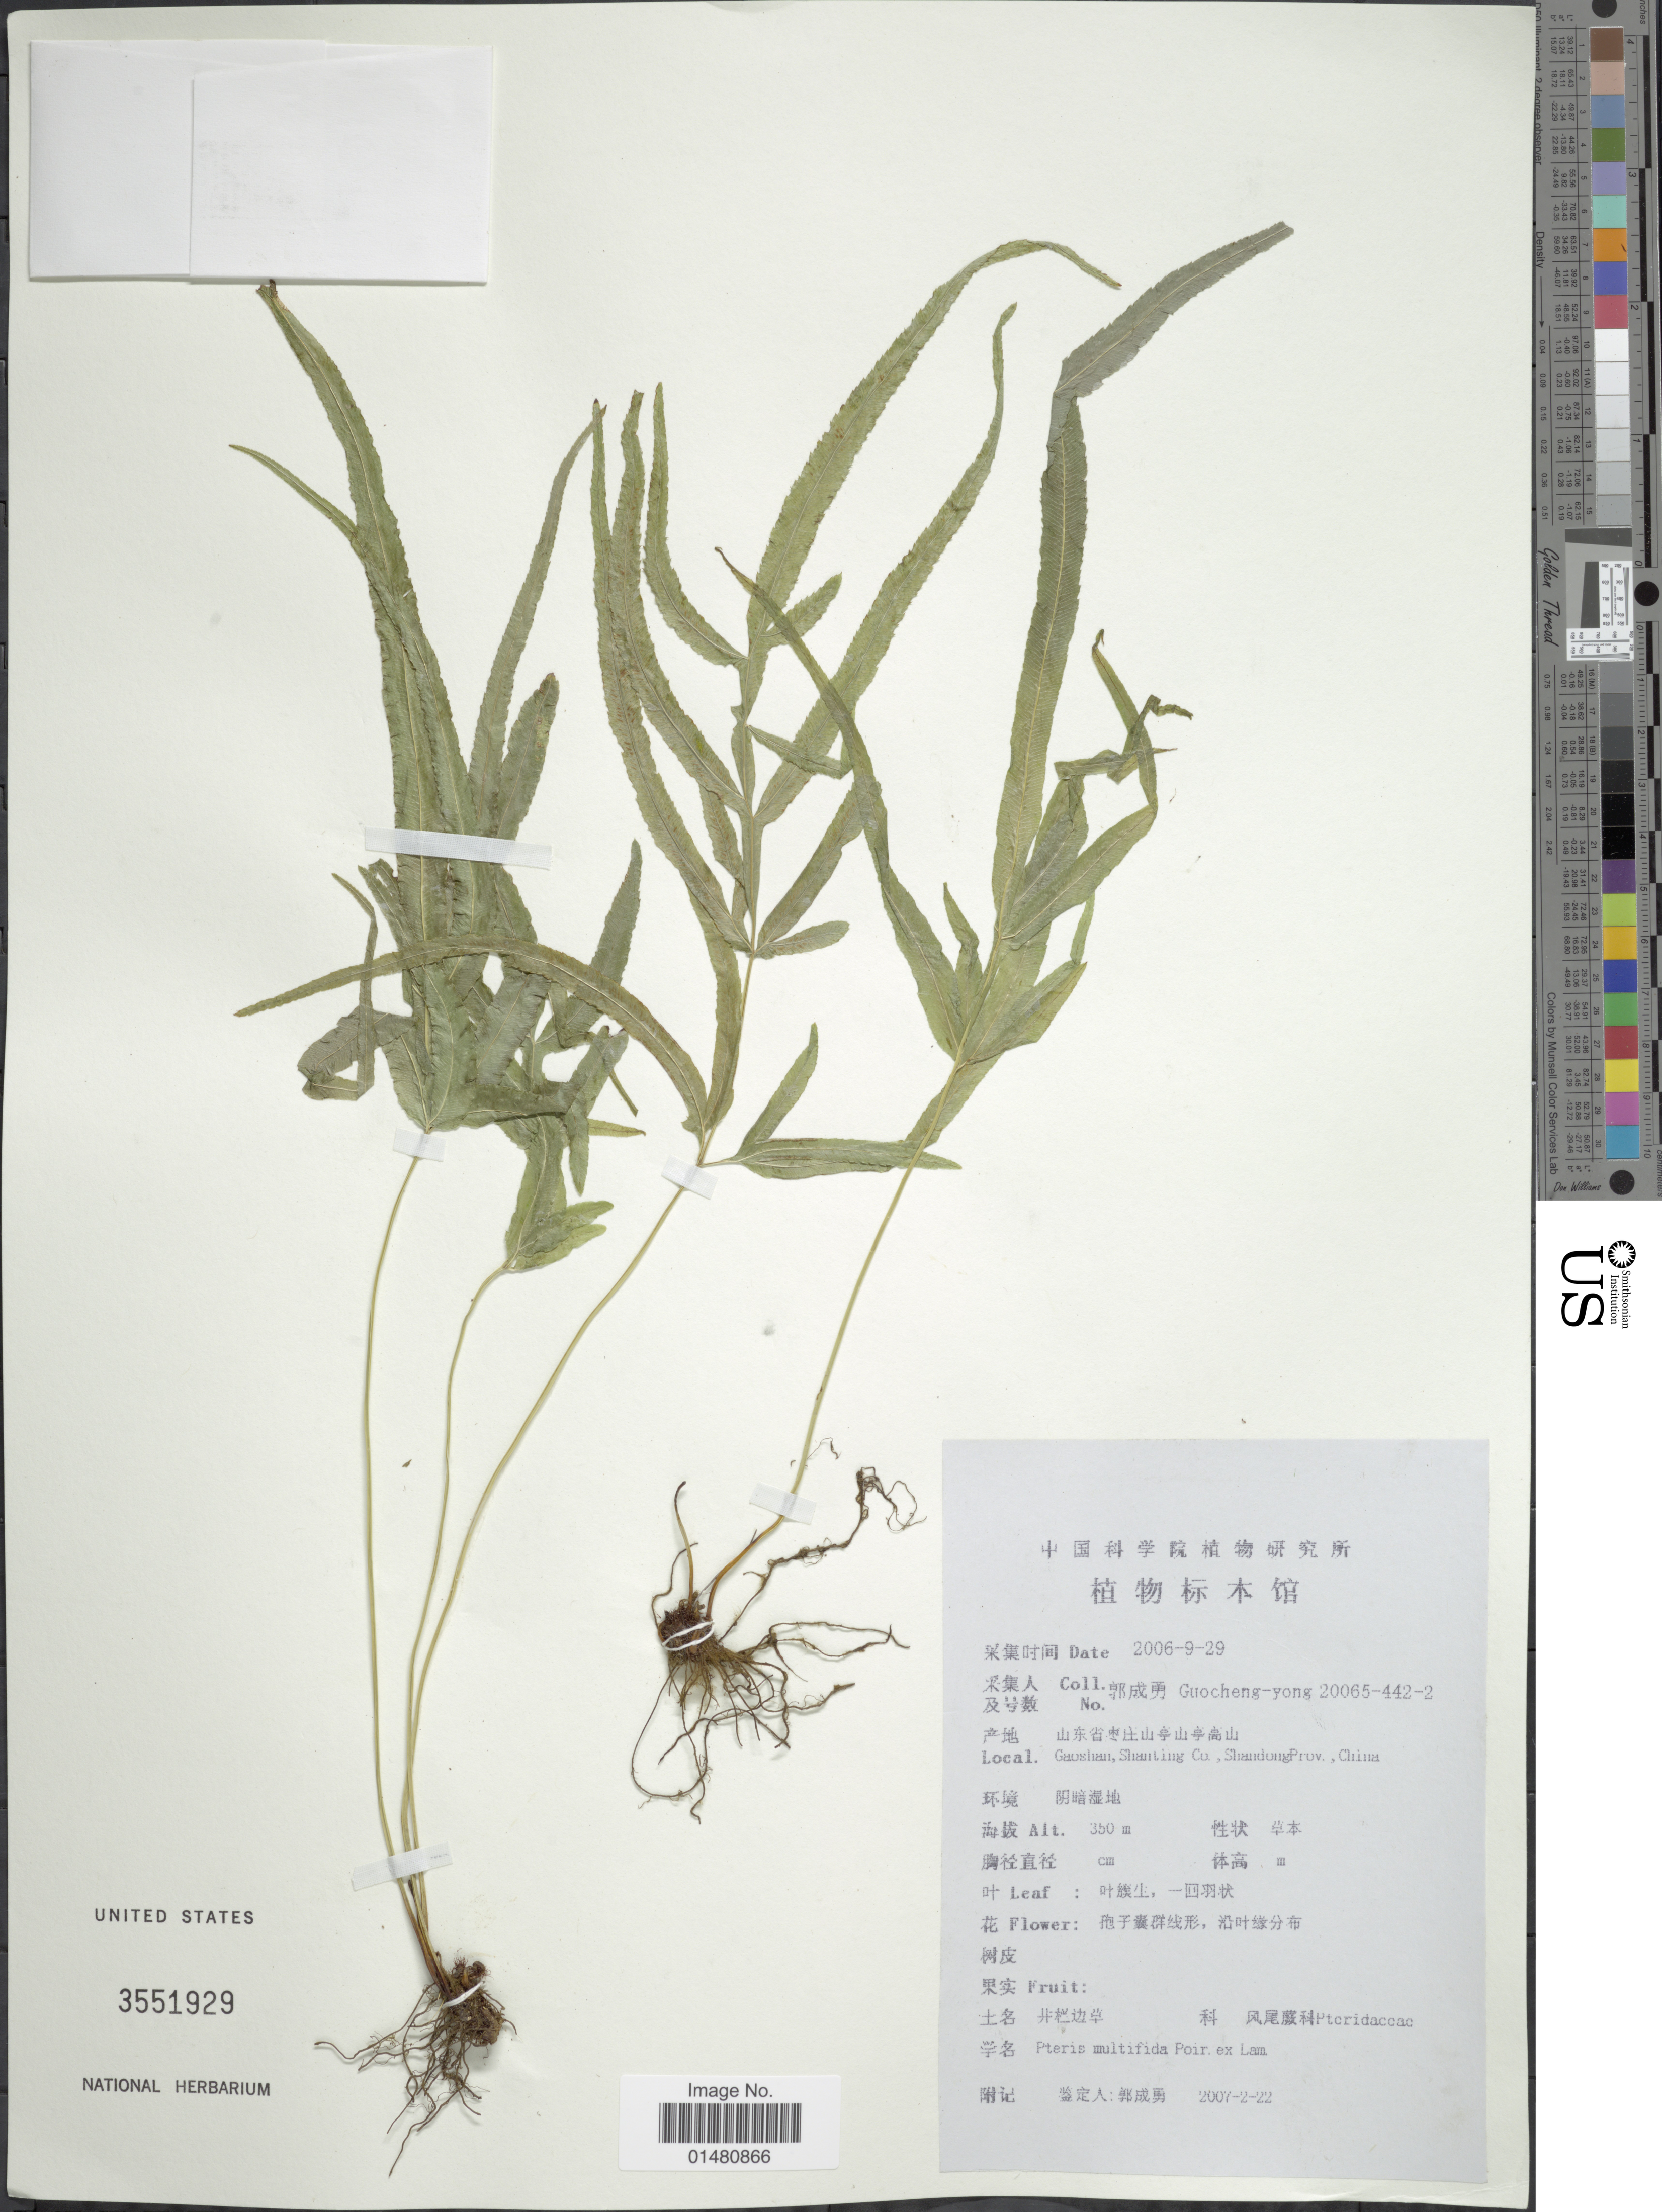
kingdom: Plantae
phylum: Tracheophyta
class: Polypodiopsida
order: Polypodiales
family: Pteridaceae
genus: Pteris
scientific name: Pteris multifida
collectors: Guo cheng-yong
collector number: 20065-442-2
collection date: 2006-09-29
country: China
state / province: Shandong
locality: Gaoshan, Shanting Co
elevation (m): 350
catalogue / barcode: US 3551929